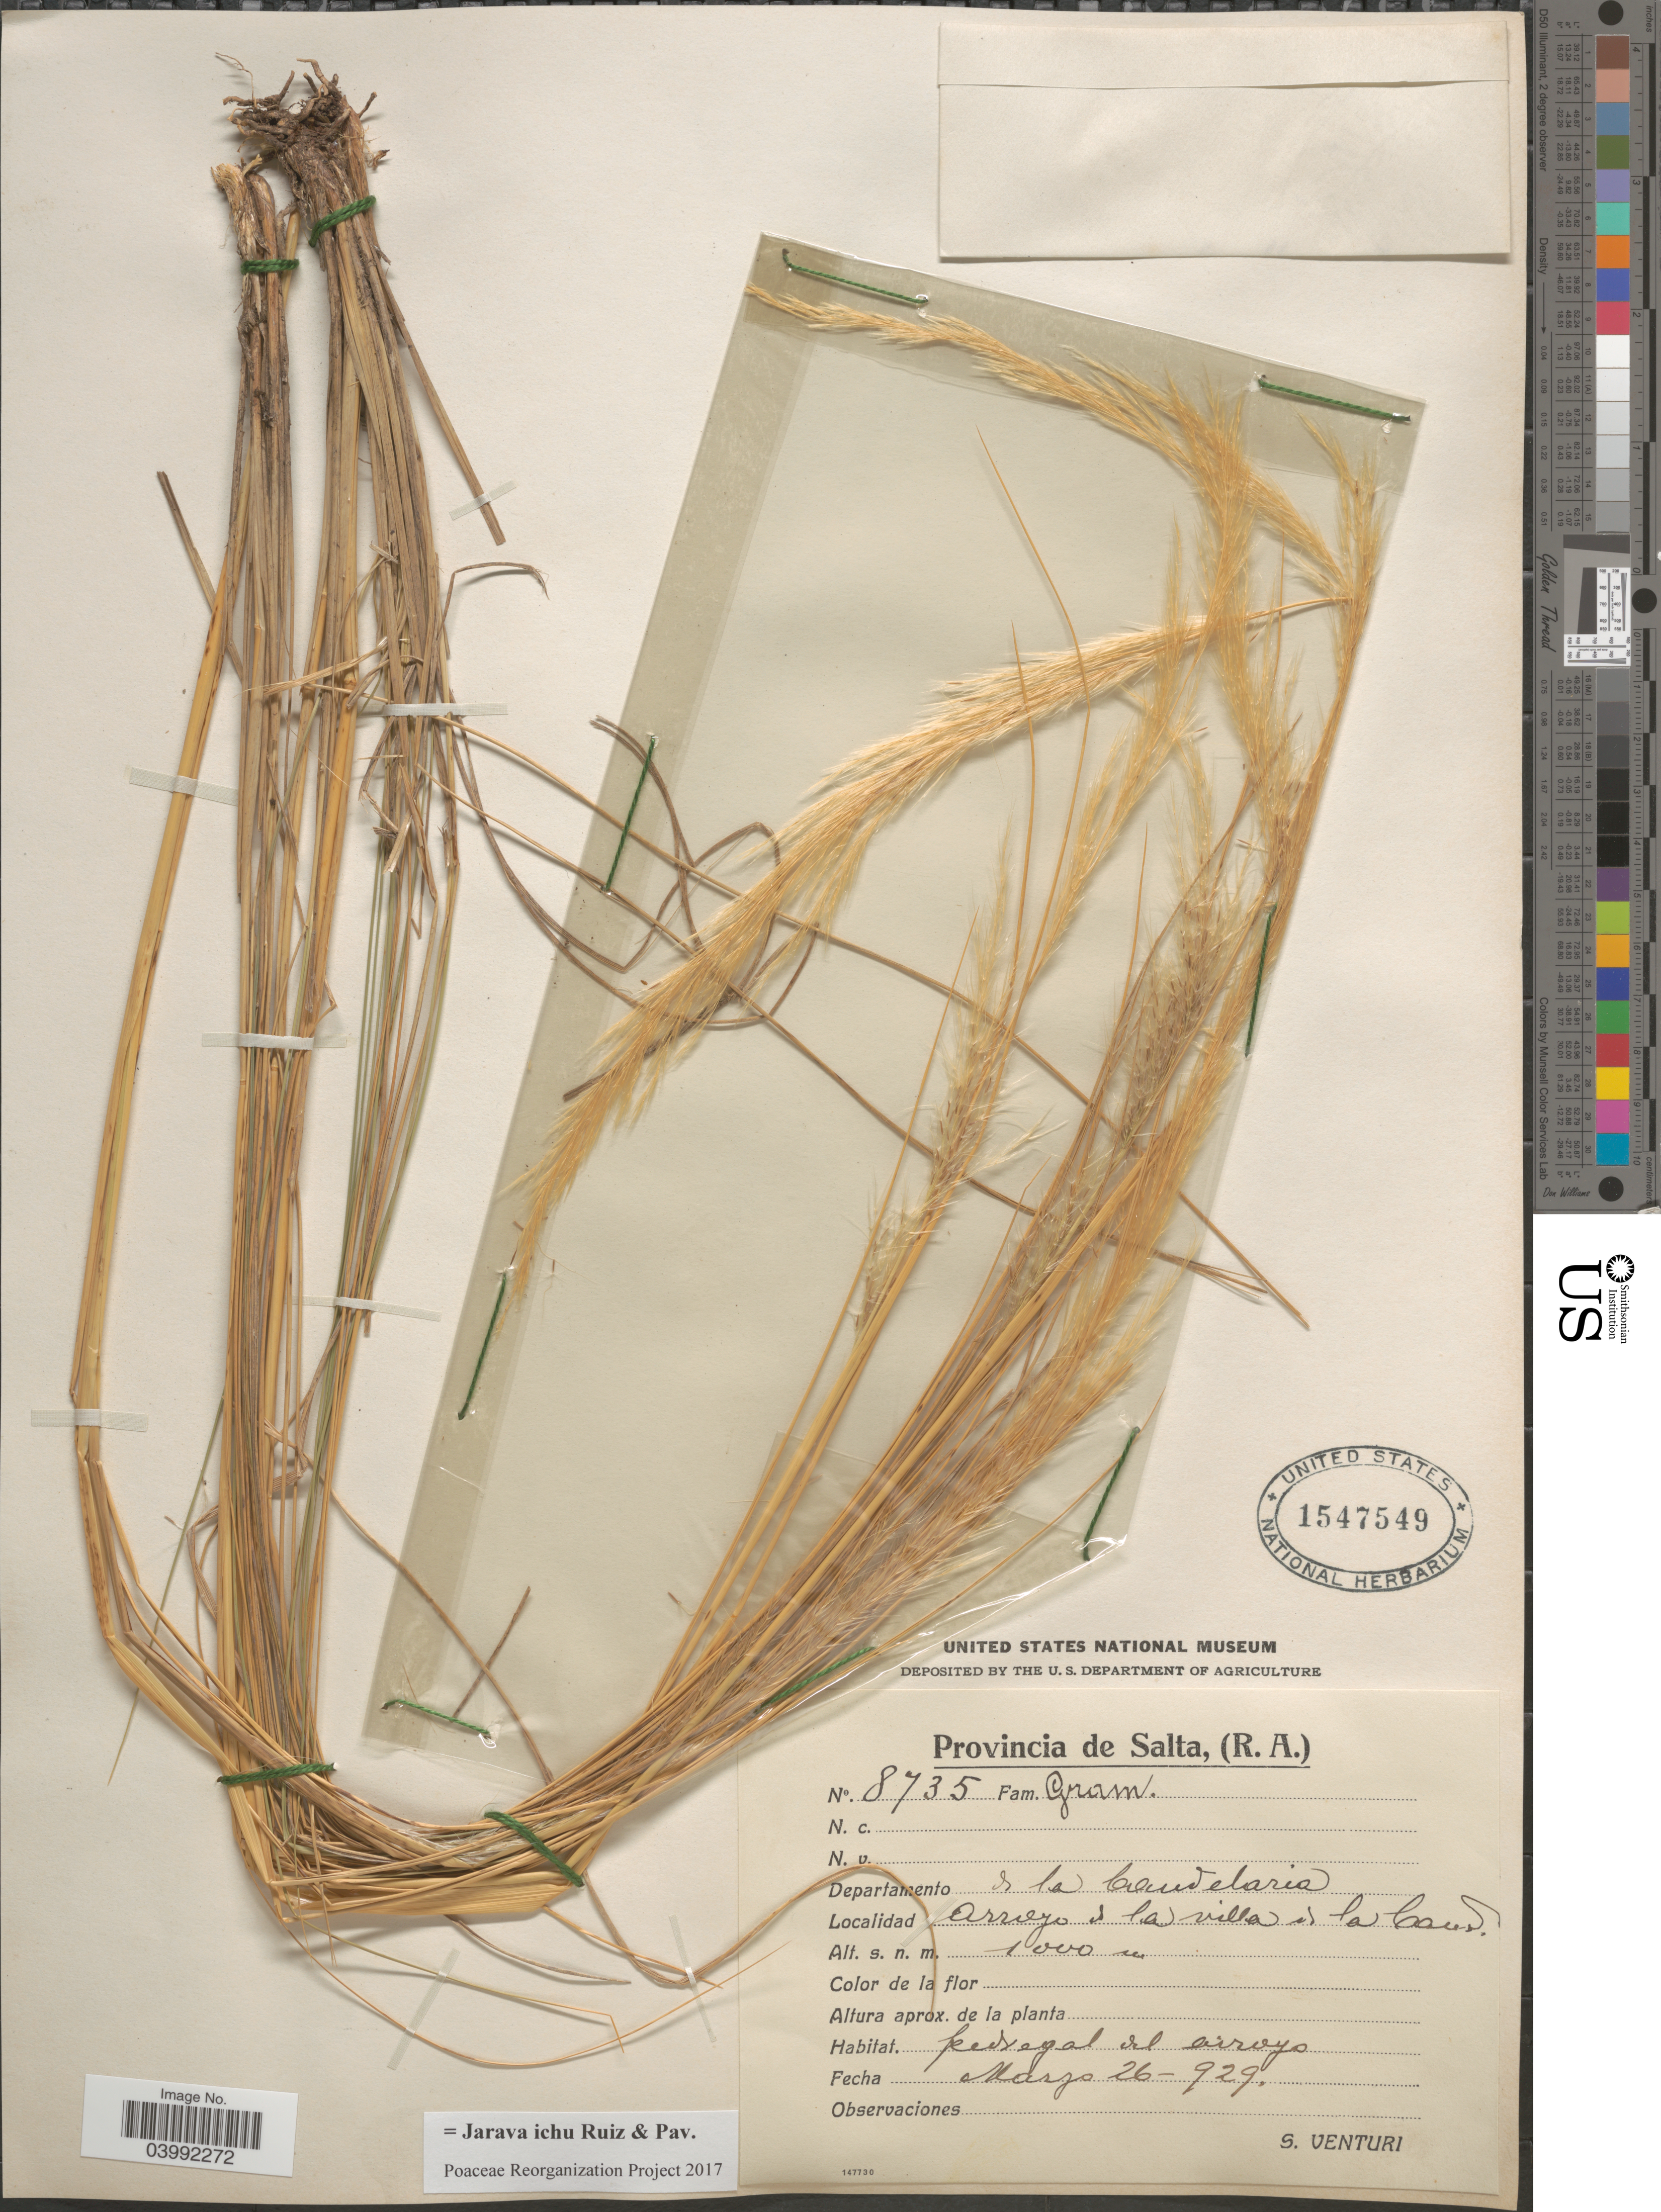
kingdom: Plantae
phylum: Tracheophyta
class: Liliopsida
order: Poales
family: Poaceae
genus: Jarava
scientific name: Jarava ichu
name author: Ruiz & Pav.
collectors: S. Venturi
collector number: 8735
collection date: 1929-03-26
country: Argentina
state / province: Salta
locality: Departamento de la Candelaria. arroyo de Los Cañizares.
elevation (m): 1000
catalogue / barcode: US 1547549